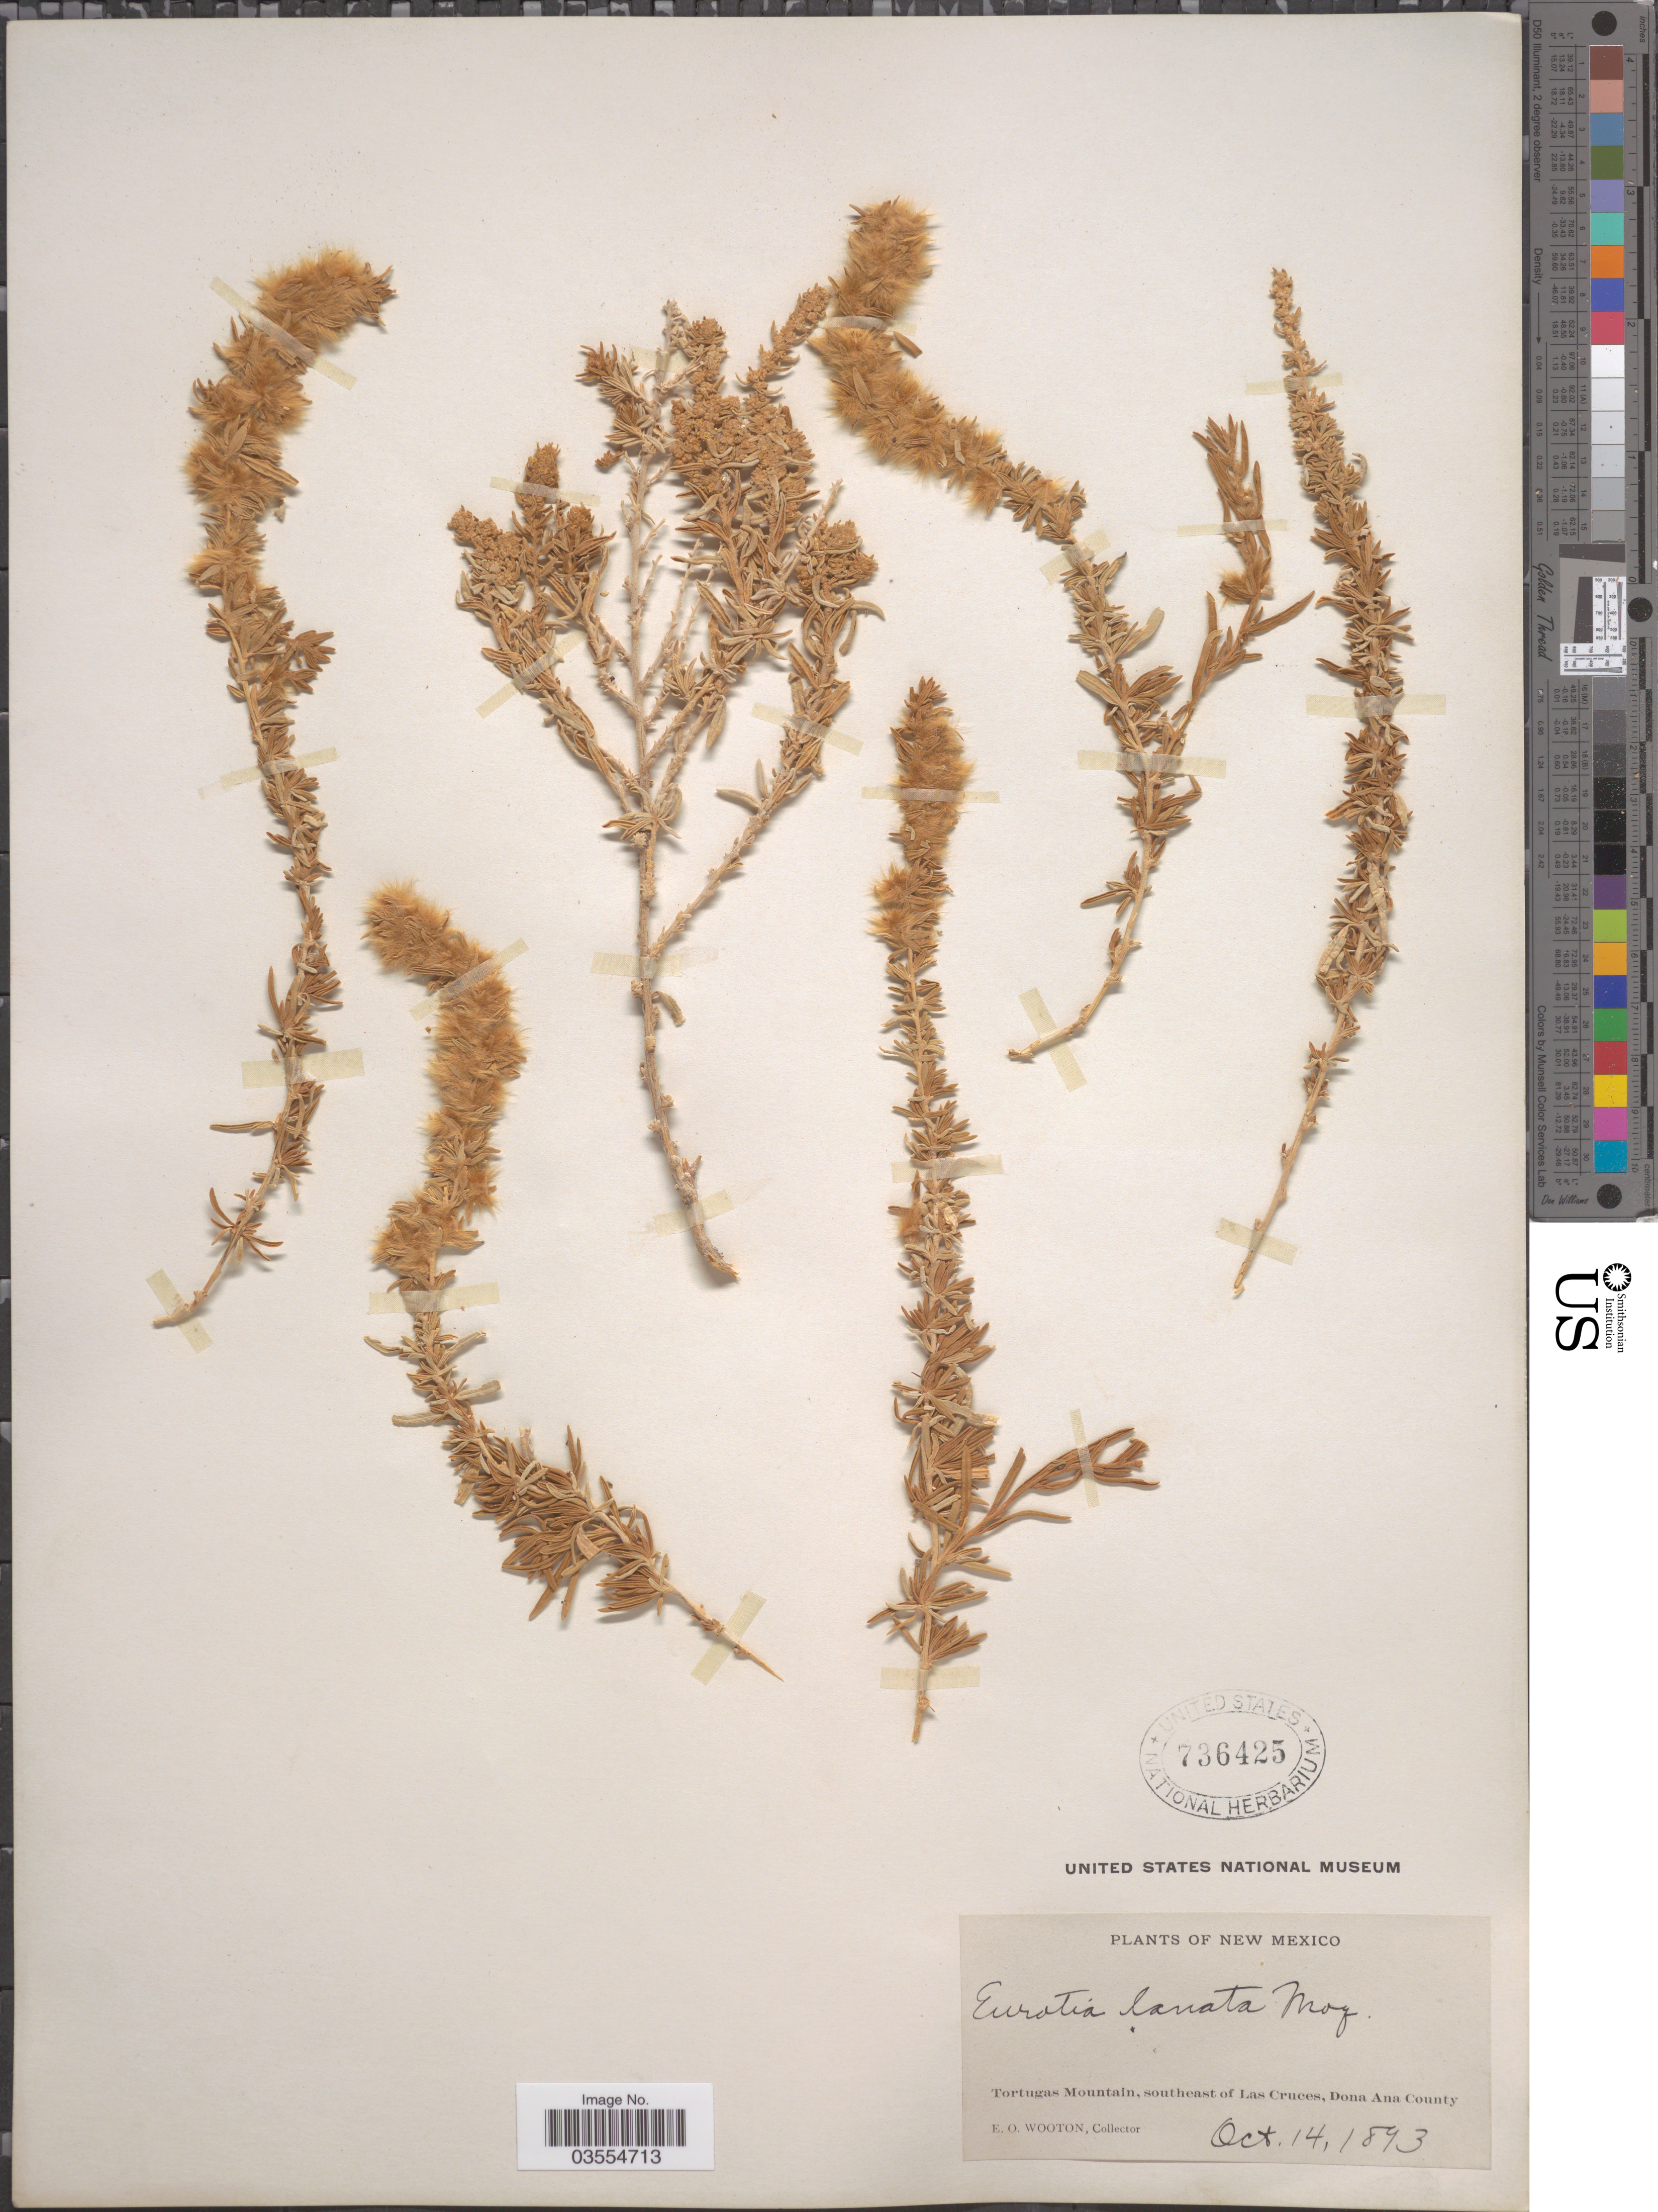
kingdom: Plantae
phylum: Tracheophyta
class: Magnoliopsida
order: Caryophyllales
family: Amaranthaceae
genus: Krascheninnikovia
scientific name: Krascheninnikovia lanata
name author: (Pursh) A. Meeuse & A.Smit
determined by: U.S. National Herbarium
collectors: E. O. Wooton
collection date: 1893-10-14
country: United States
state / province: New Mexico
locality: Tortugas Mountain, southeast of Las Cruces, Dona Ana County.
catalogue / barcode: US 736425